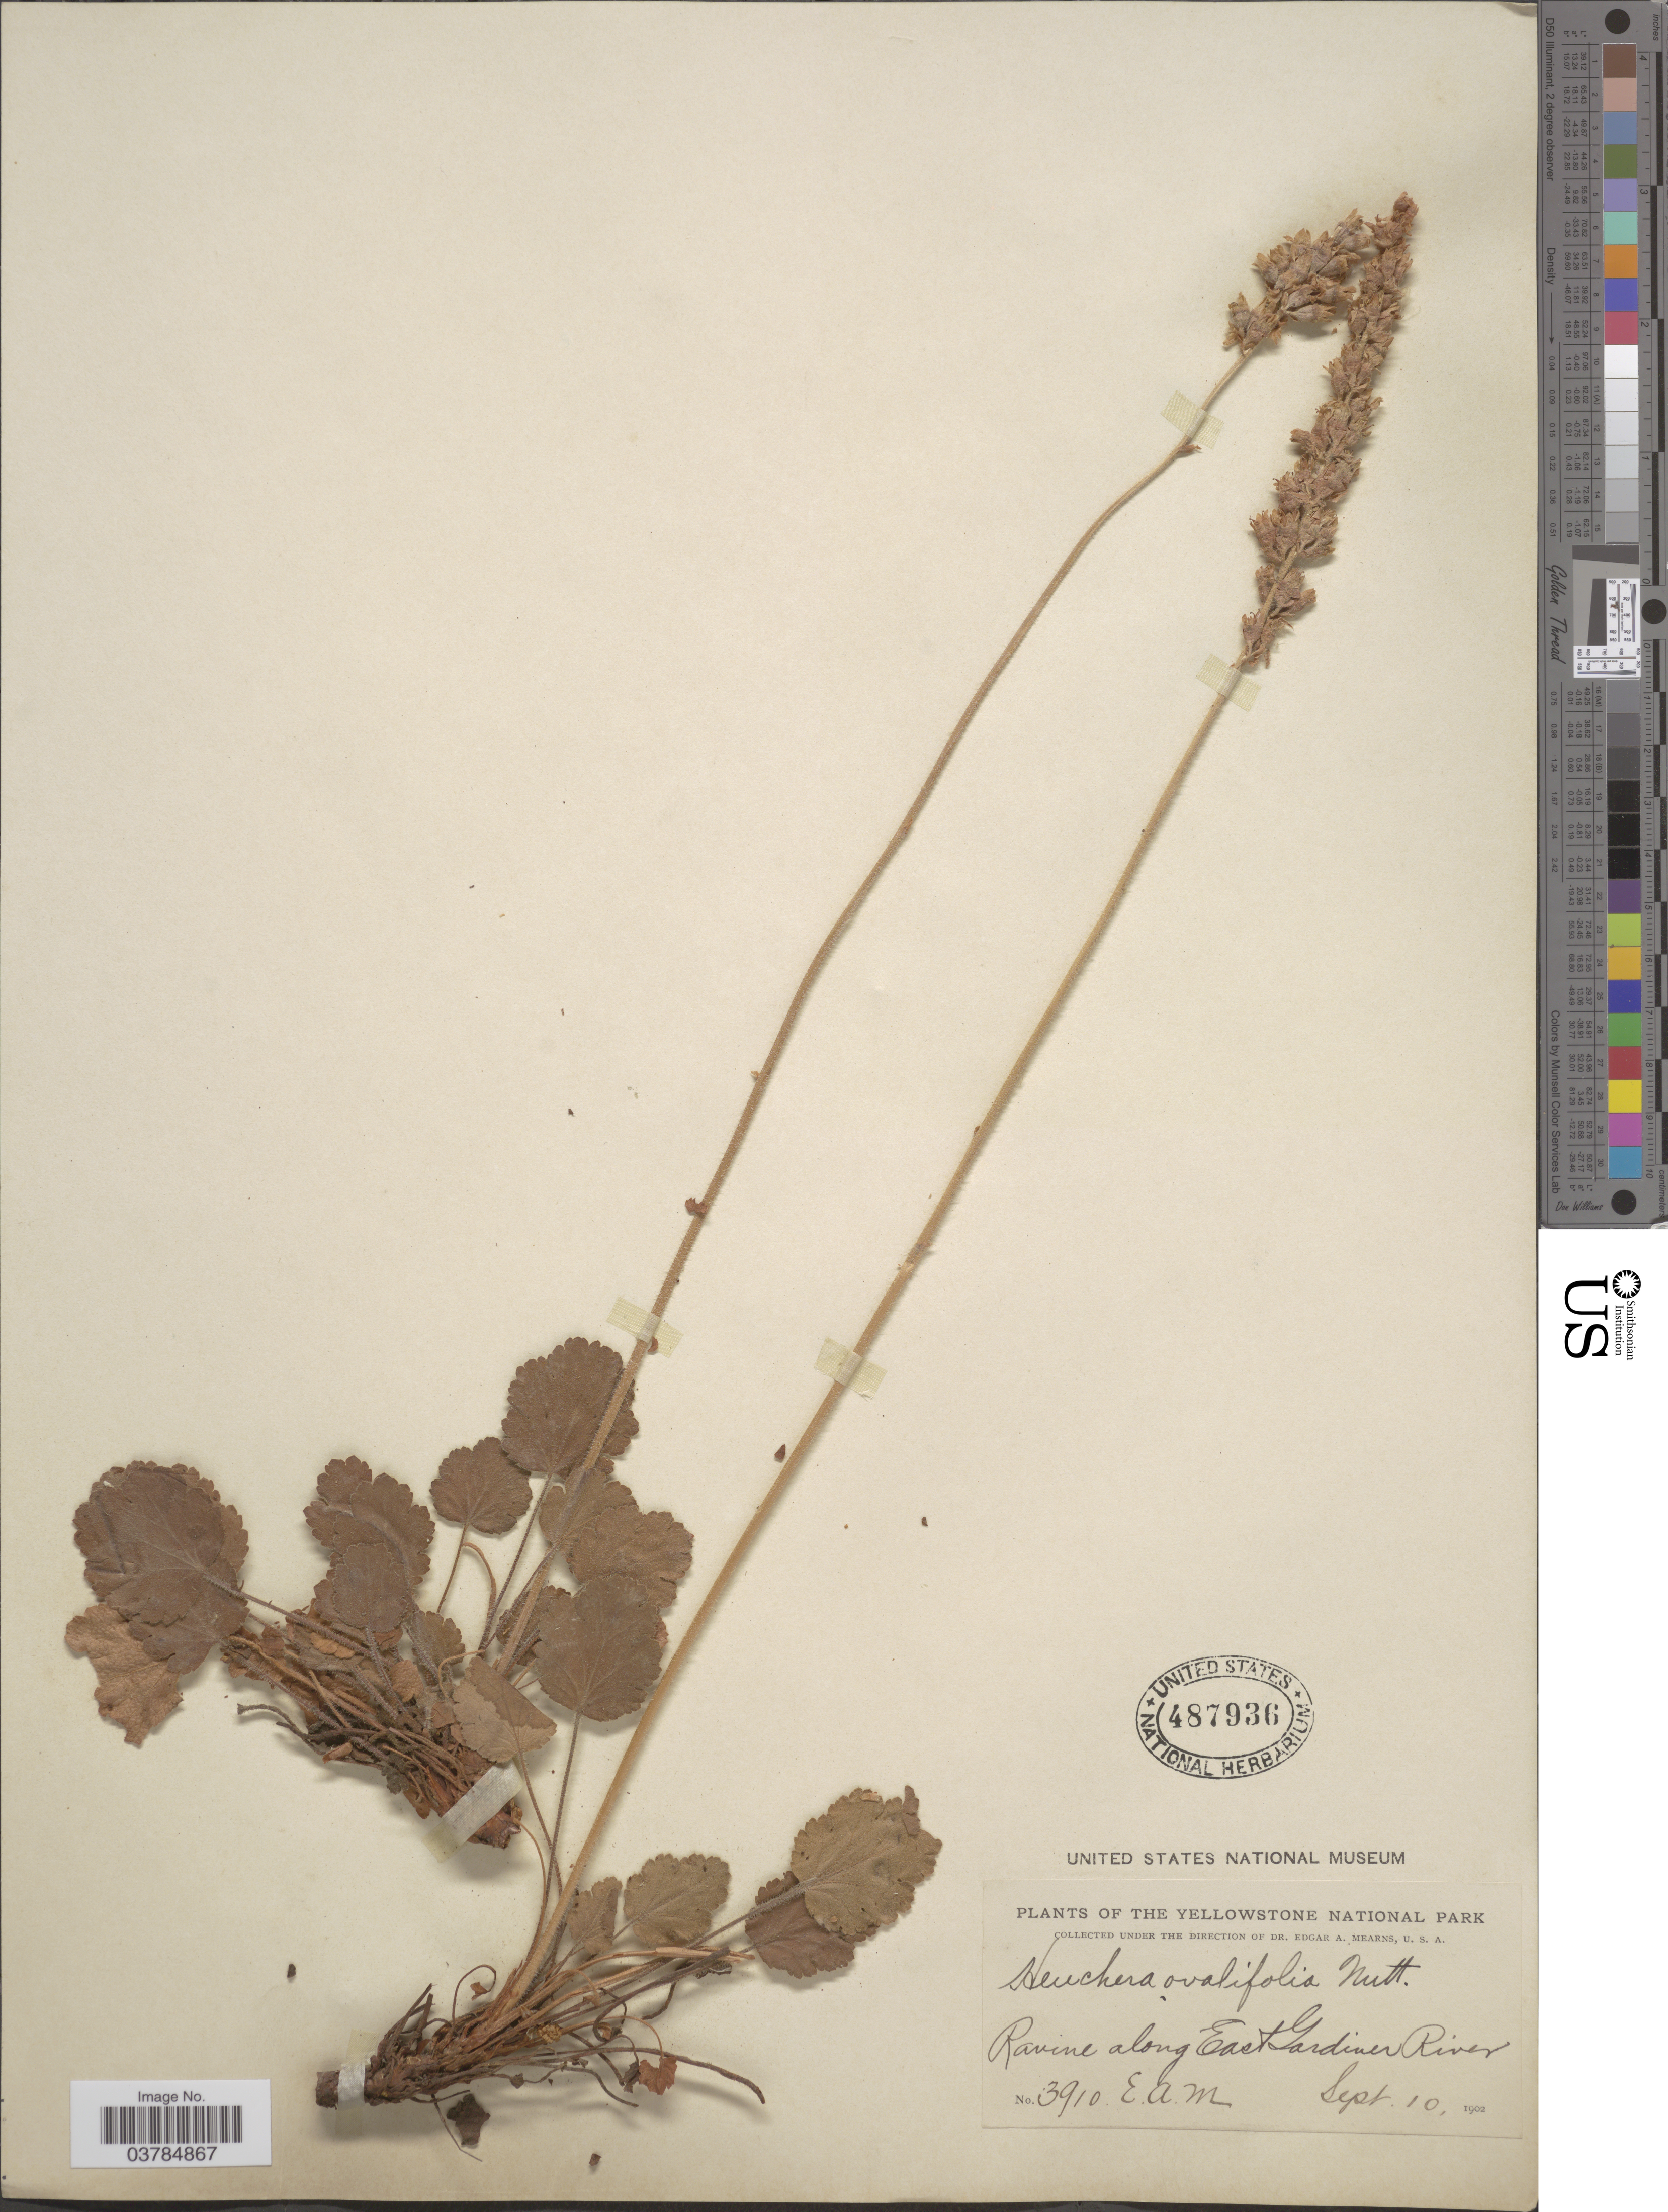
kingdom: Plantae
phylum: Tracheophyta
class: Magnoliopsida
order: Saxifragales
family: Saxifragaceae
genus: Heuchera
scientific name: Heuchera ovalifolia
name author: Torr. & A. Gray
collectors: E. A. Mearns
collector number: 3910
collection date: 1902-09-10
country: United States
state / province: Montana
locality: The Yellowstone National Park. Ravine along East Gardiner River.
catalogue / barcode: US 487936